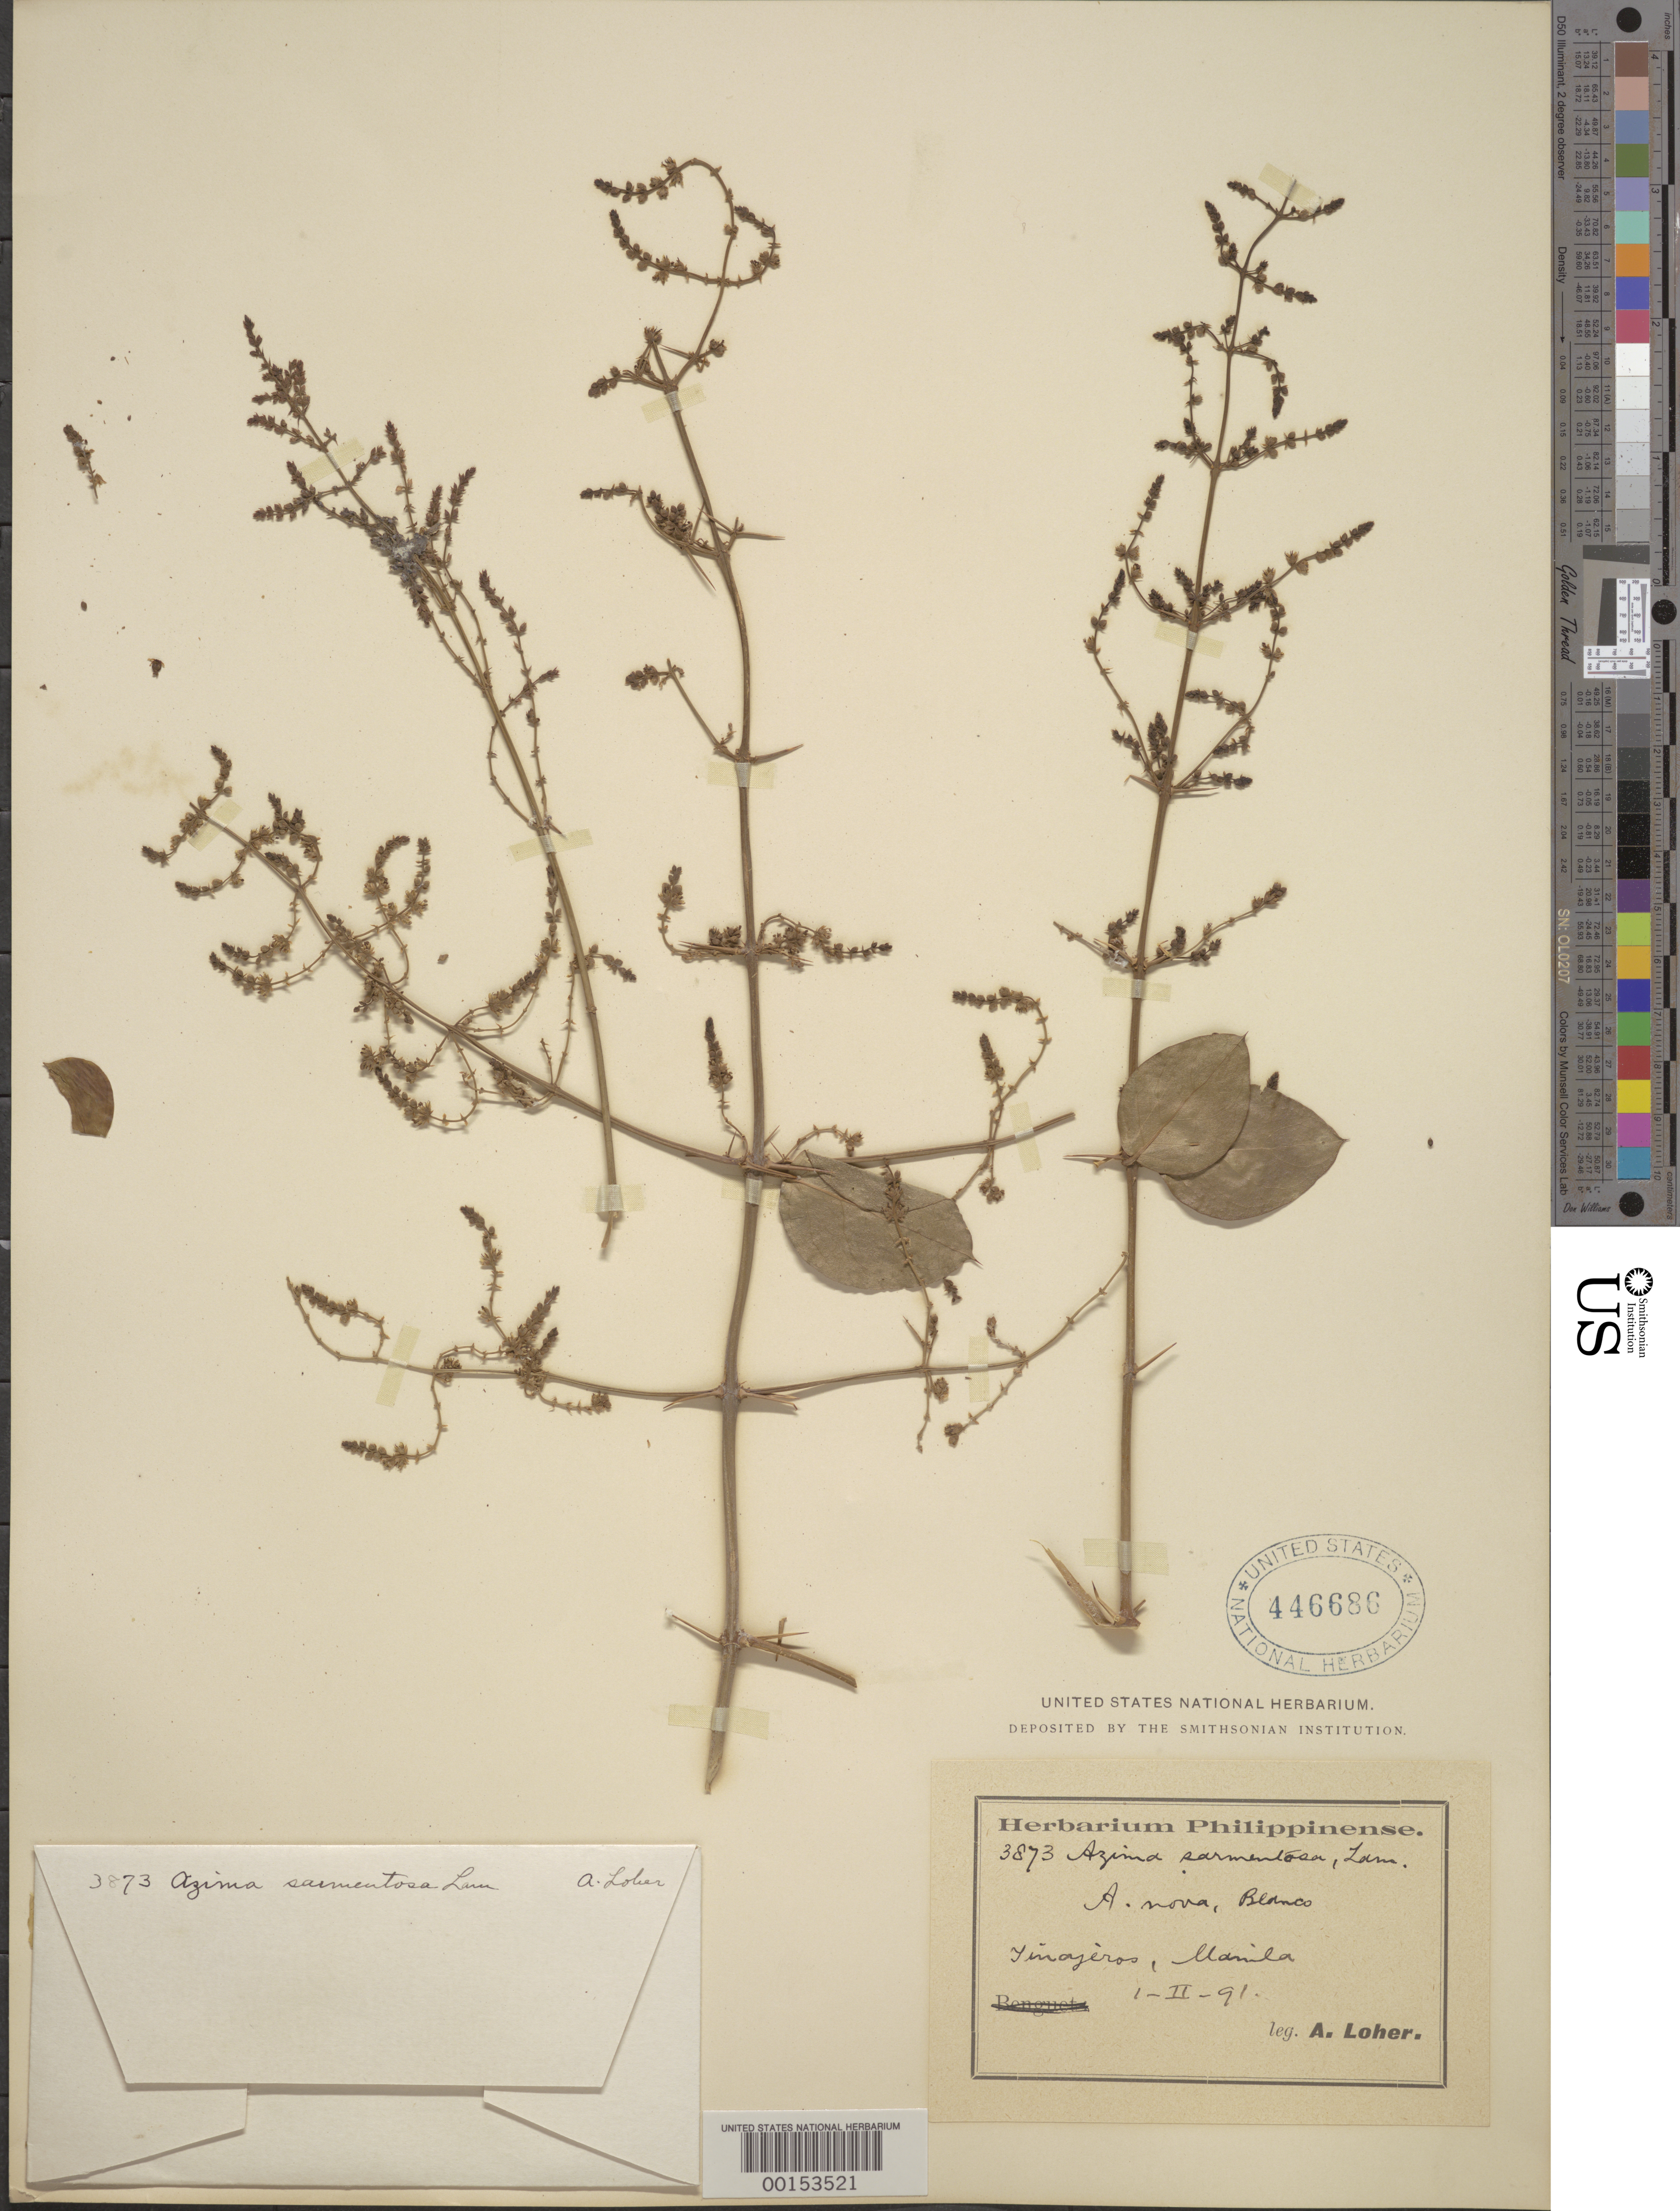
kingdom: Plantae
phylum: Tracheophyta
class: Magnoliopsida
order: Brassicales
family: Salvadoraceae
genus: Azima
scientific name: Azima sarmentosa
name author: (Blume) Benth. & Hook. f.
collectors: A. Loher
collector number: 3873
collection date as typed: Transcribed d/m/y: 1/2/91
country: Philippines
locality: Tinajeros, Manila.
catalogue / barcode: US 446686